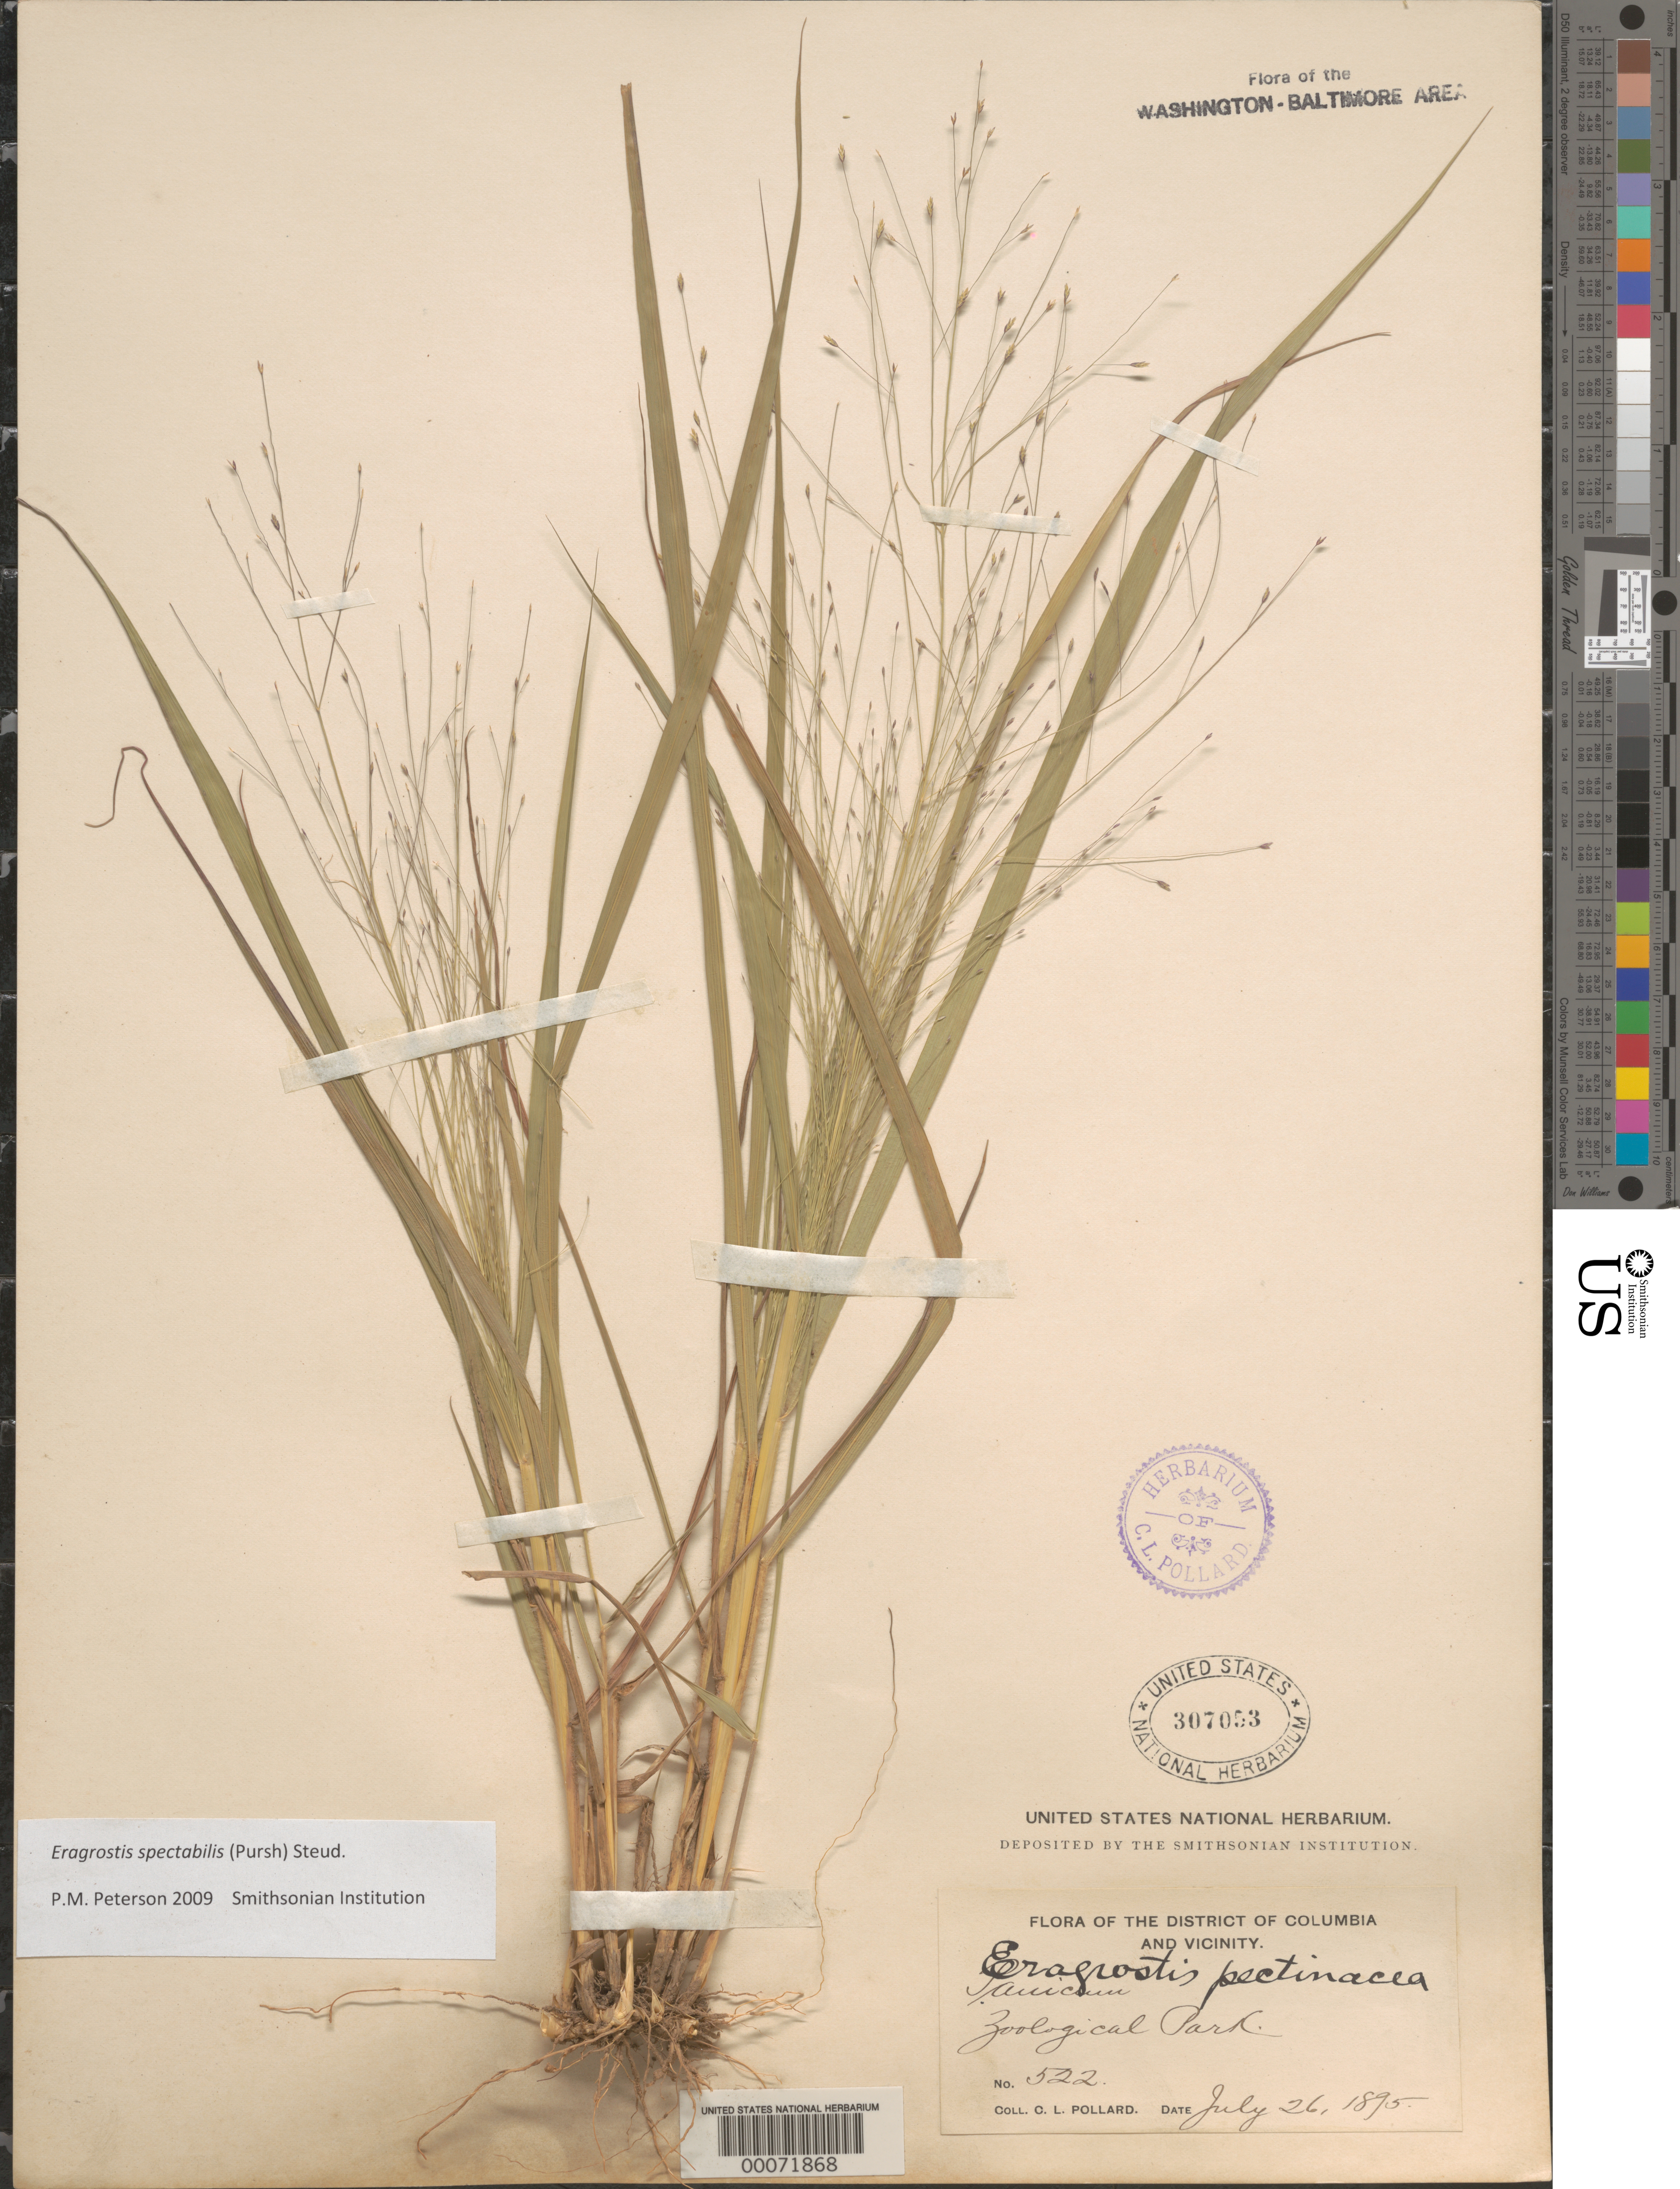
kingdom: Plantae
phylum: Tracheophyta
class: Liliopsida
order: Poales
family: Poaceae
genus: Eragrostis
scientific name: Eragrostis spectabilis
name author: (Pursh) Steud.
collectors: C. L. Pollard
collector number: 522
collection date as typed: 26 Jul 1895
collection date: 1895-07-26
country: United States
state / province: District of Columbia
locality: Zoological Park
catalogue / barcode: US 307053